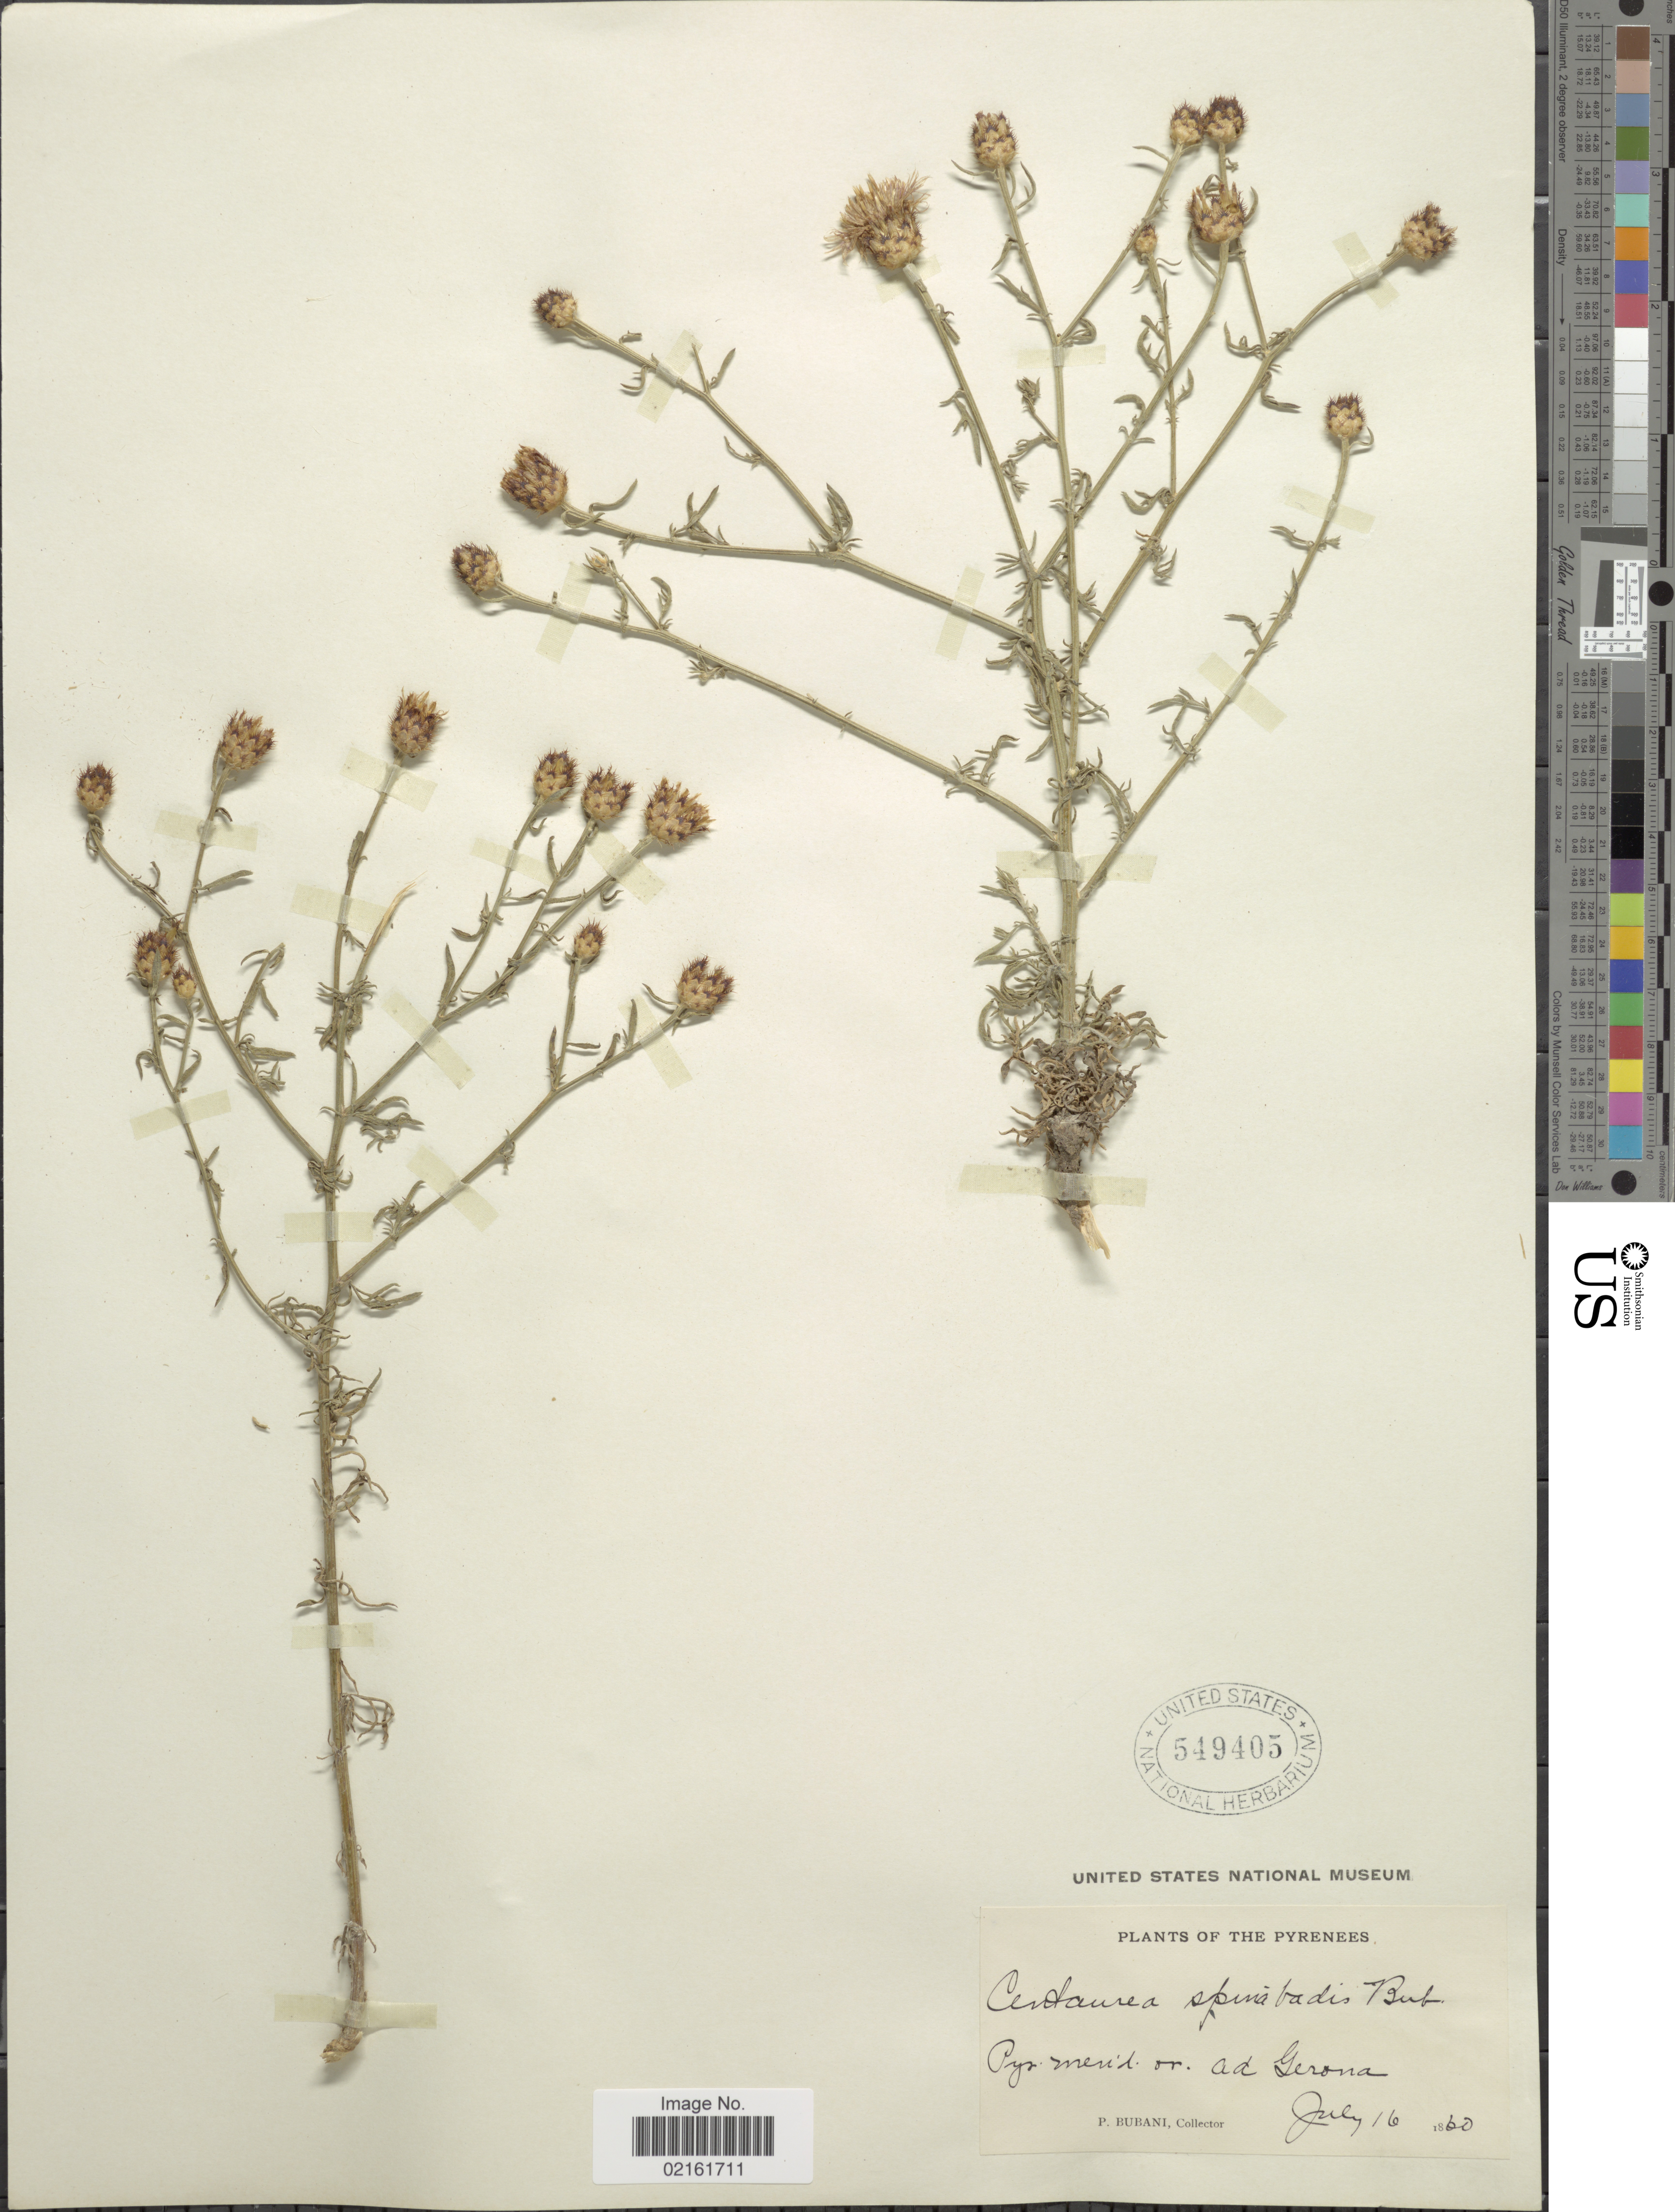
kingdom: Plantae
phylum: Tracheophyta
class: Magnoliopsida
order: Asterales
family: Asteraceae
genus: Centaurea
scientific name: Centaurea hanryi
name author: Jord.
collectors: P. Bubani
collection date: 1860-07-16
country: France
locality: Pyrenees. Pyr. merid. or. ad Gerona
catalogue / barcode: US 549405